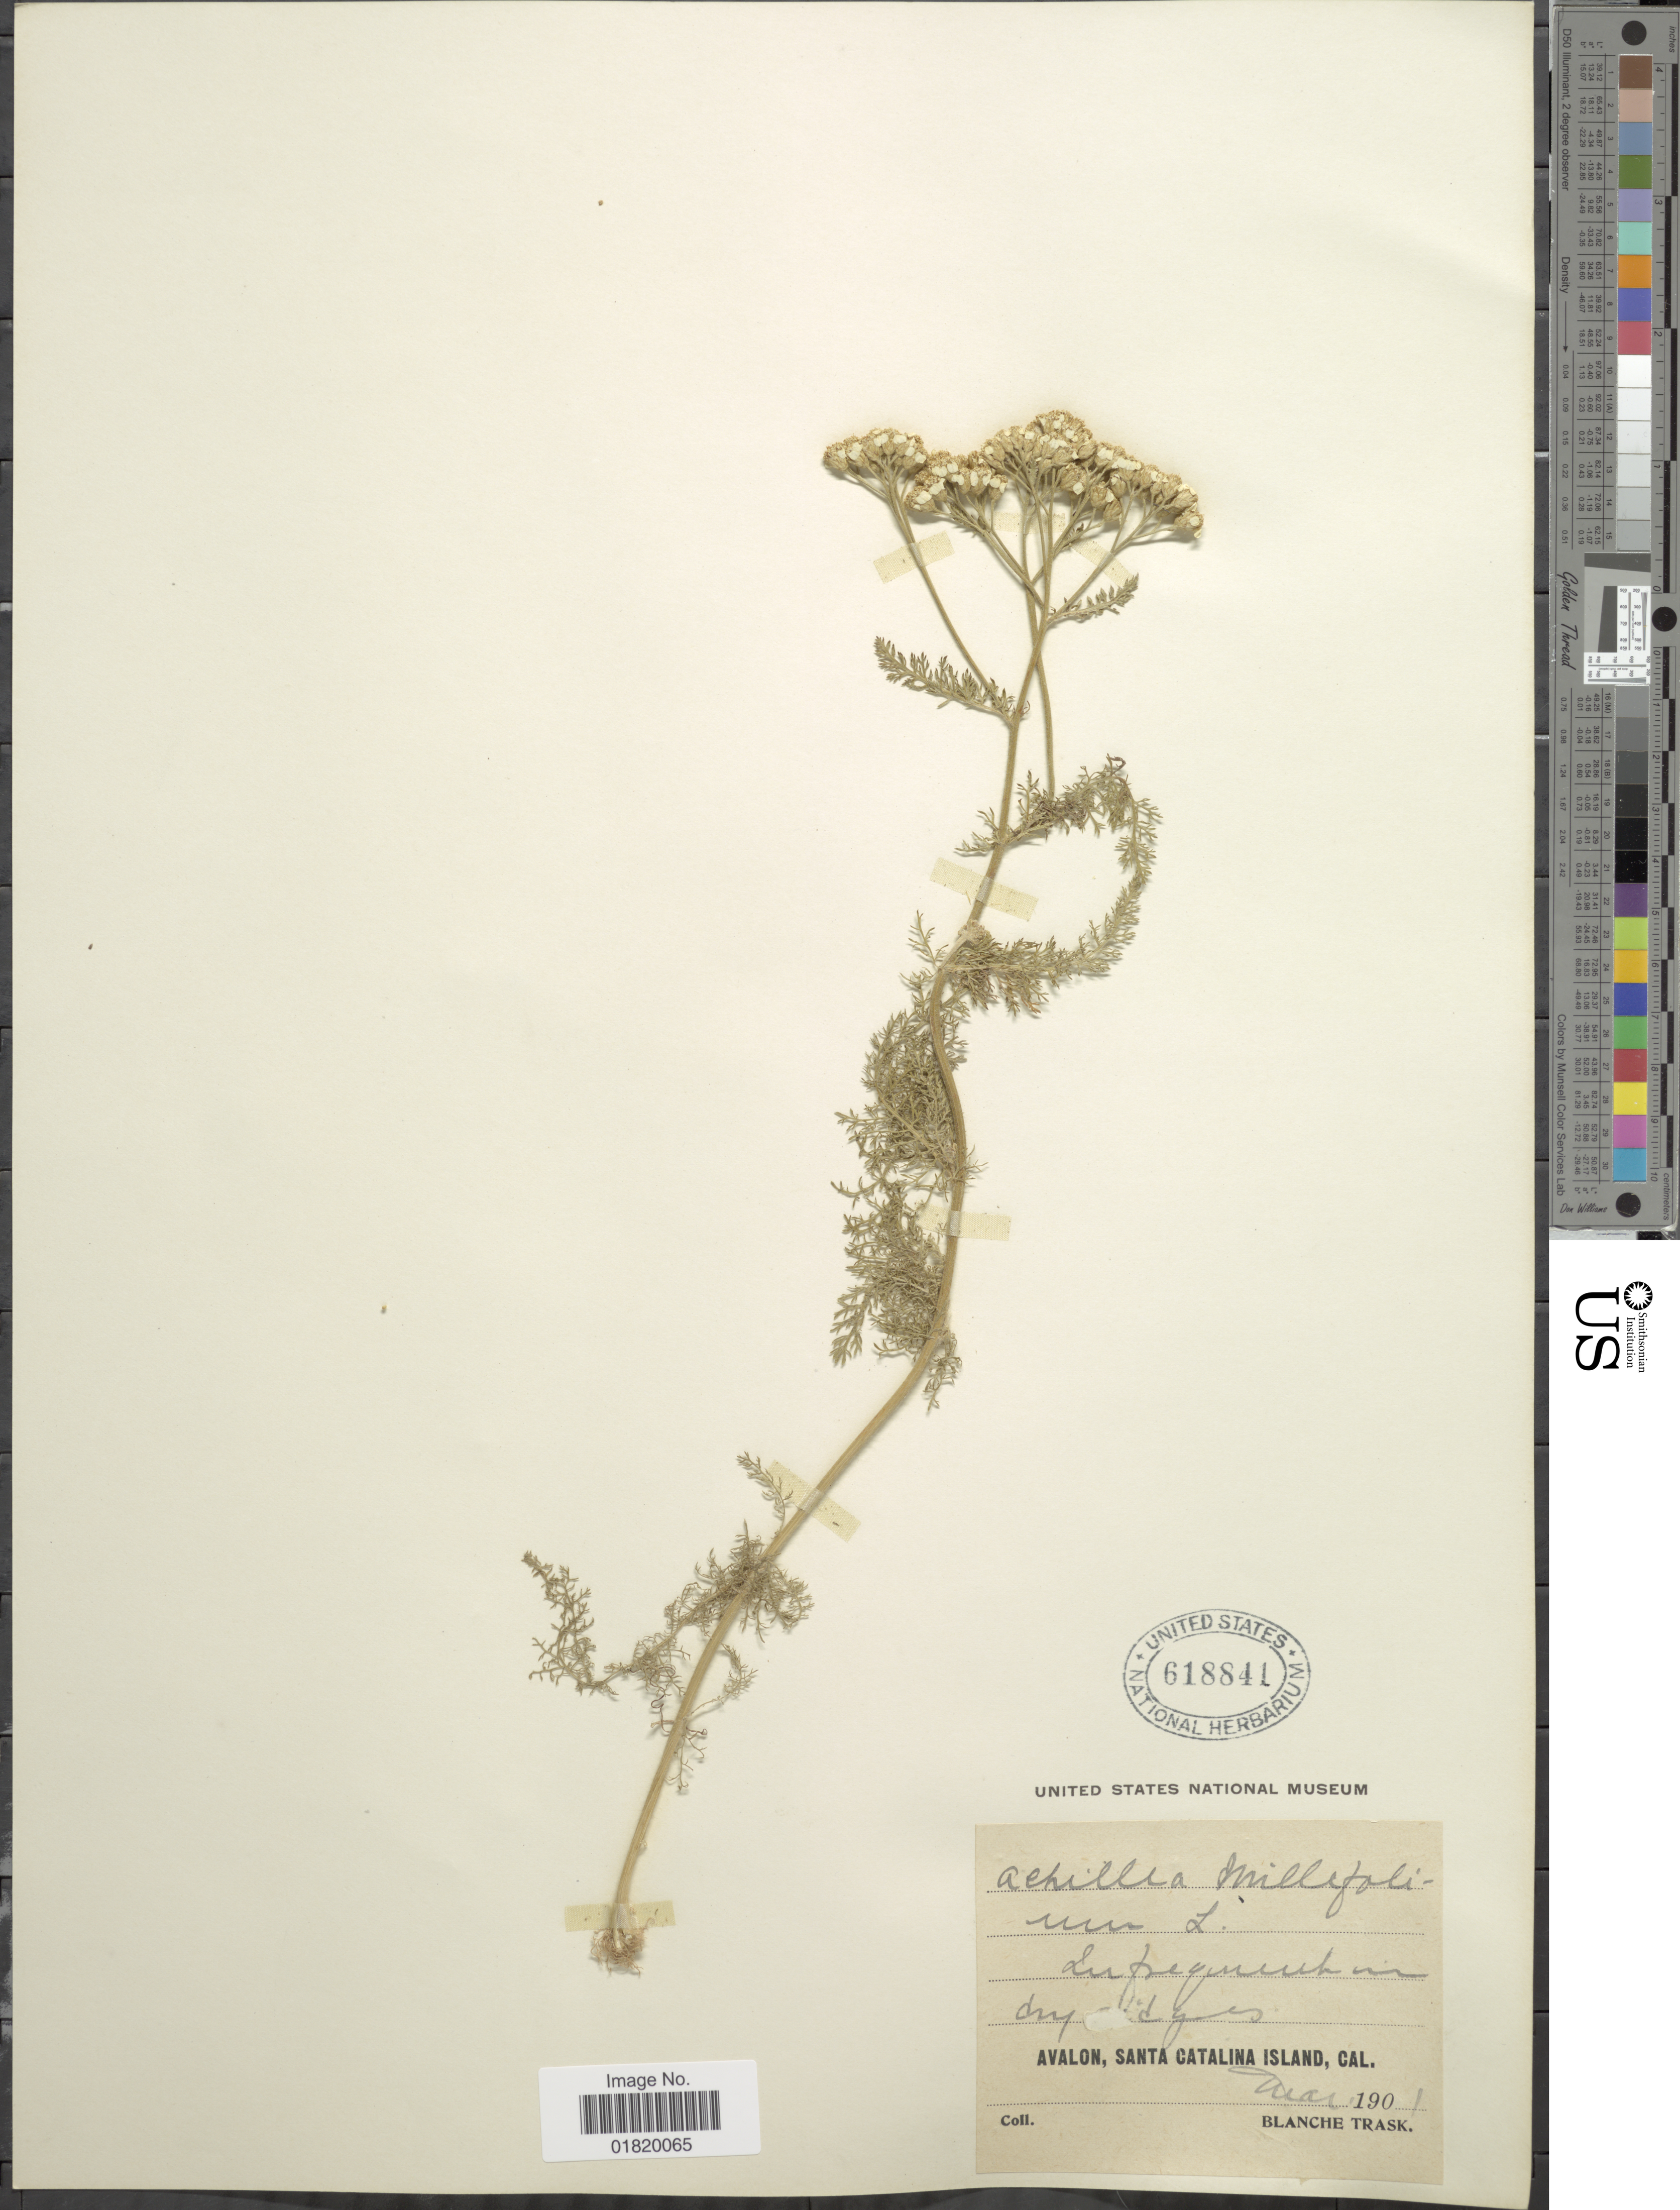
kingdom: Plantae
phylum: Tracheophyta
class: Magnoliopsida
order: Asterales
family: Asteraceae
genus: Achillea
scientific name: Achillea lanulosa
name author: Nutt.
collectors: B. Trask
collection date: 1901-03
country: United States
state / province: California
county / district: Los Angeles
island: Santa Catalina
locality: Avalon, Santa Catalina Island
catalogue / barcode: US 618841